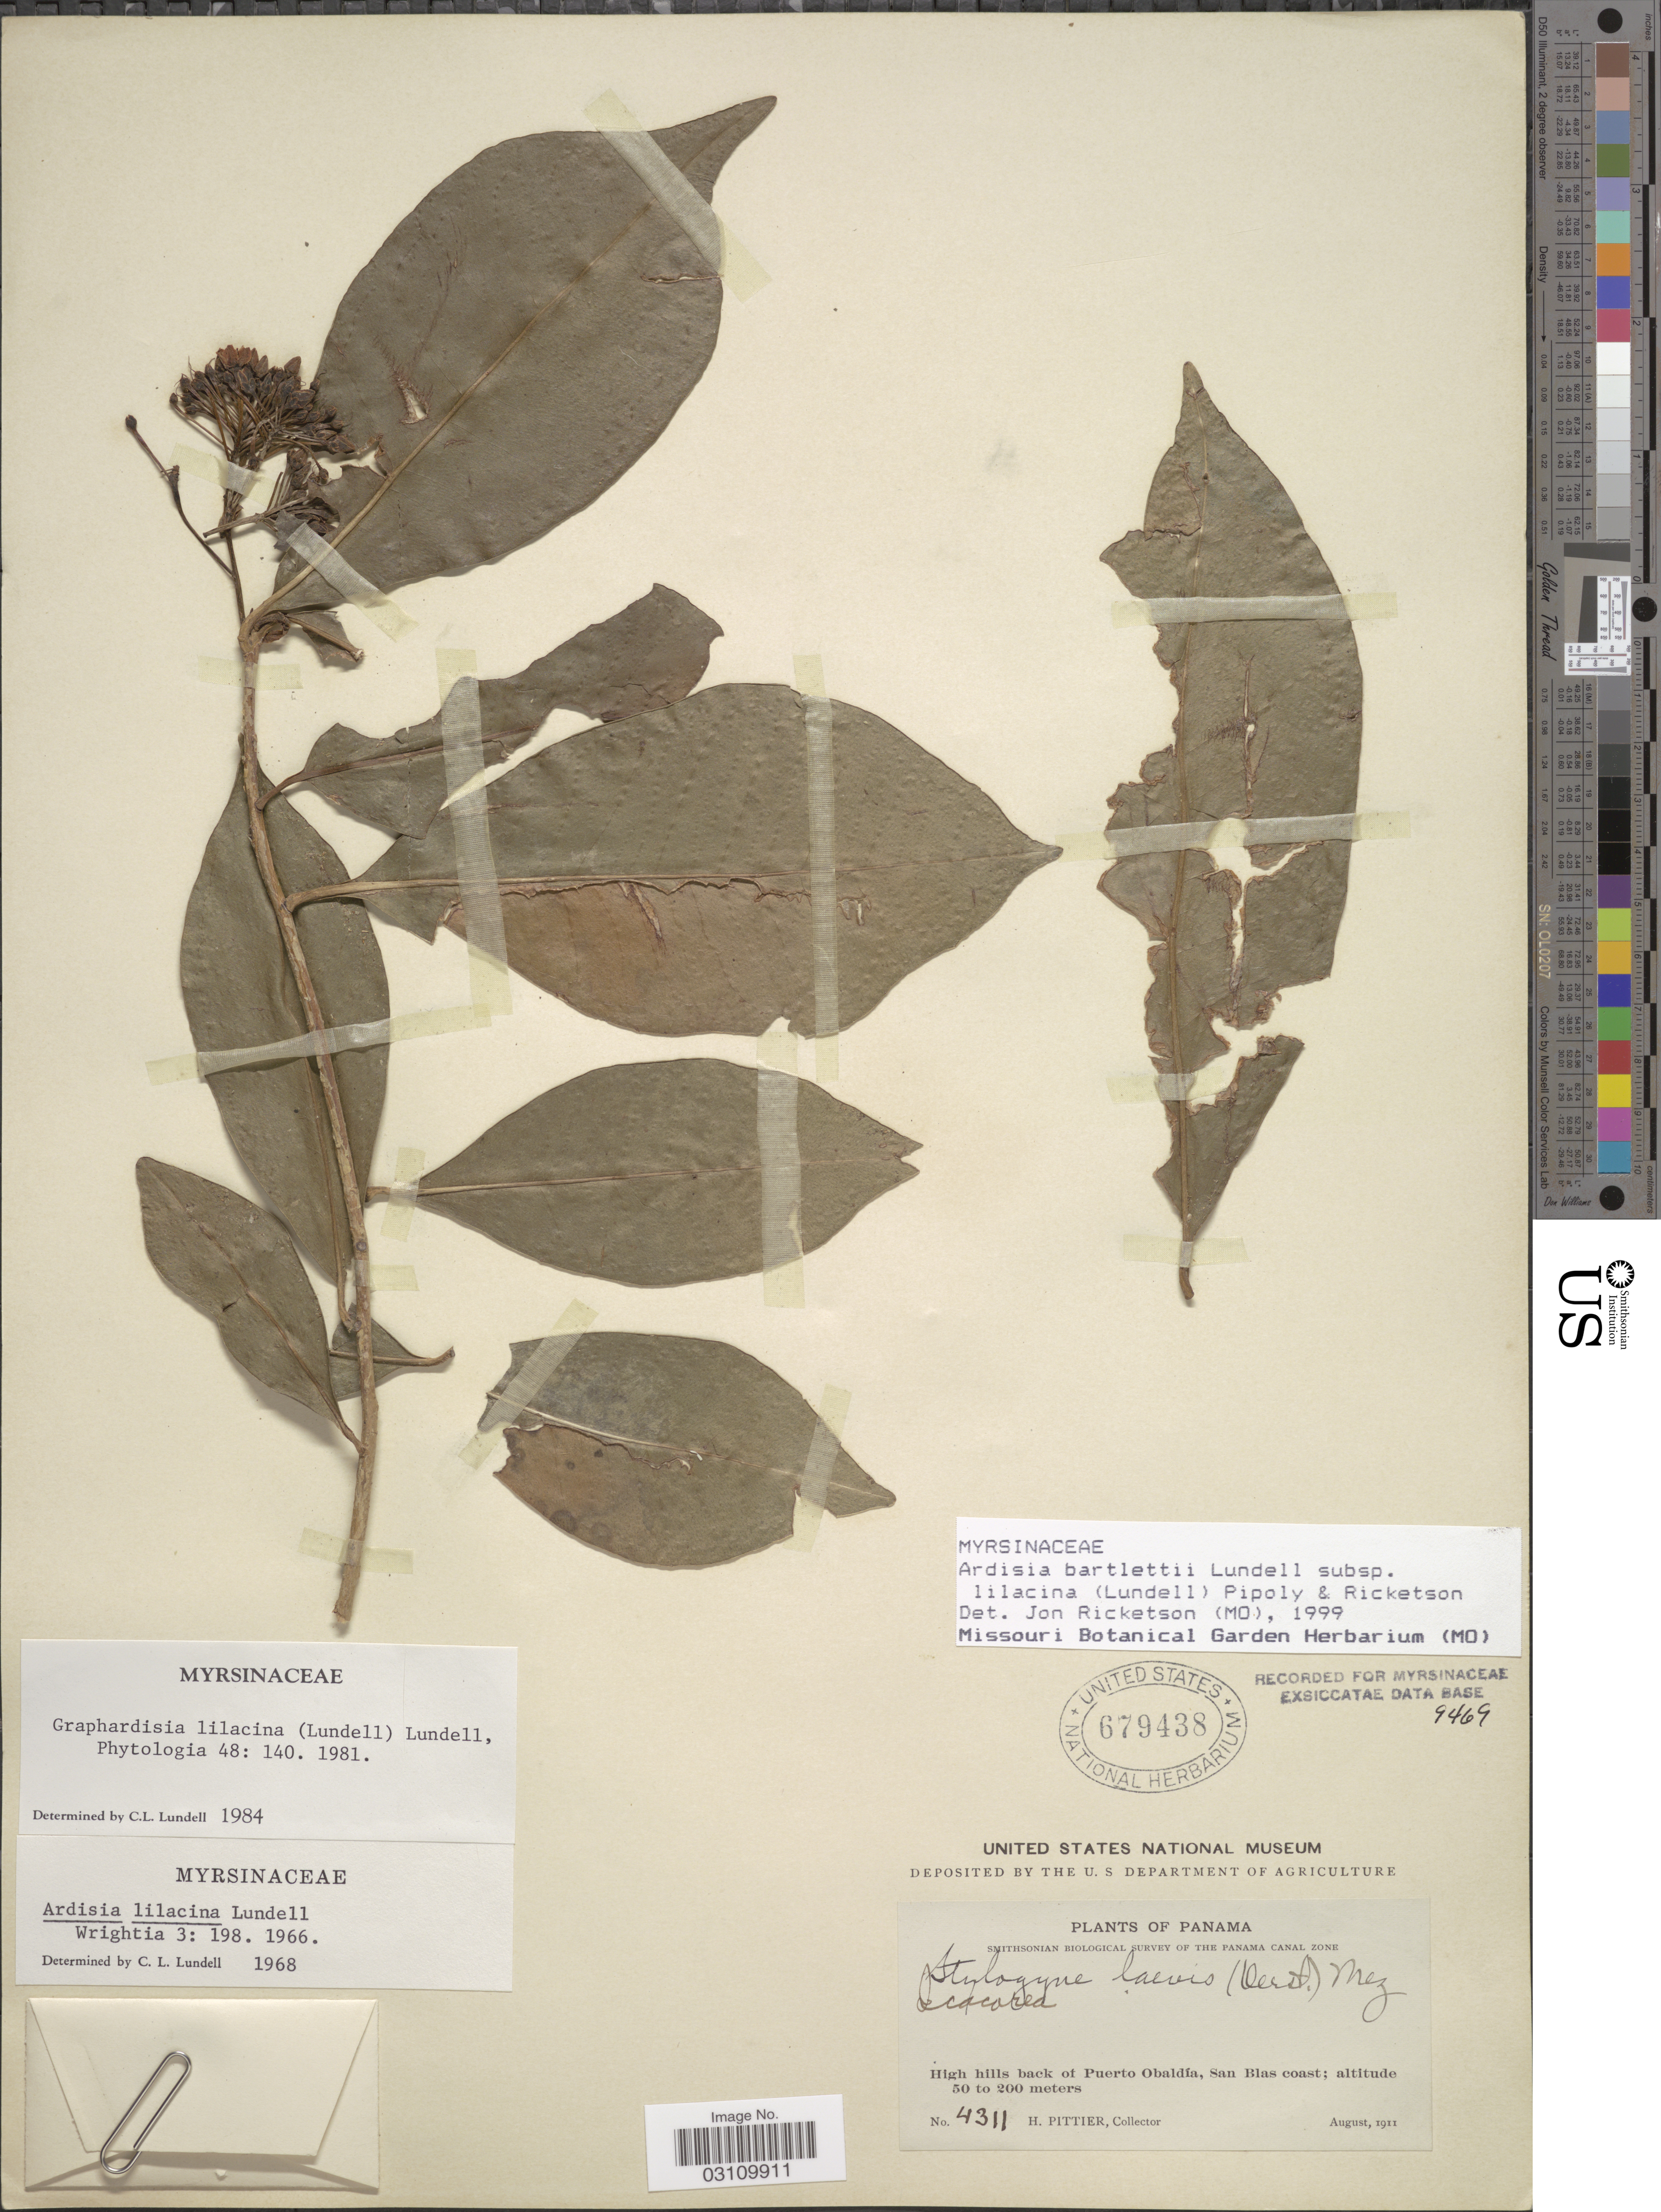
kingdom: Plantae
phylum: Tracheophyta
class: Magnoliopsida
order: Ericales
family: Primulaceae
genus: Ardisia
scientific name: Ardisia bartletii var. lilacina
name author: (Lundell) Pipoly & Ricketson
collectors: H. F. Pittier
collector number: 4311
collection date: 1911-08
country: Panama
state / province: Kuna Yala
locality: High hills back at Puerto Obaldía, San Blas coast.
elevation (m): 50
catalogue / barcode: US 679438